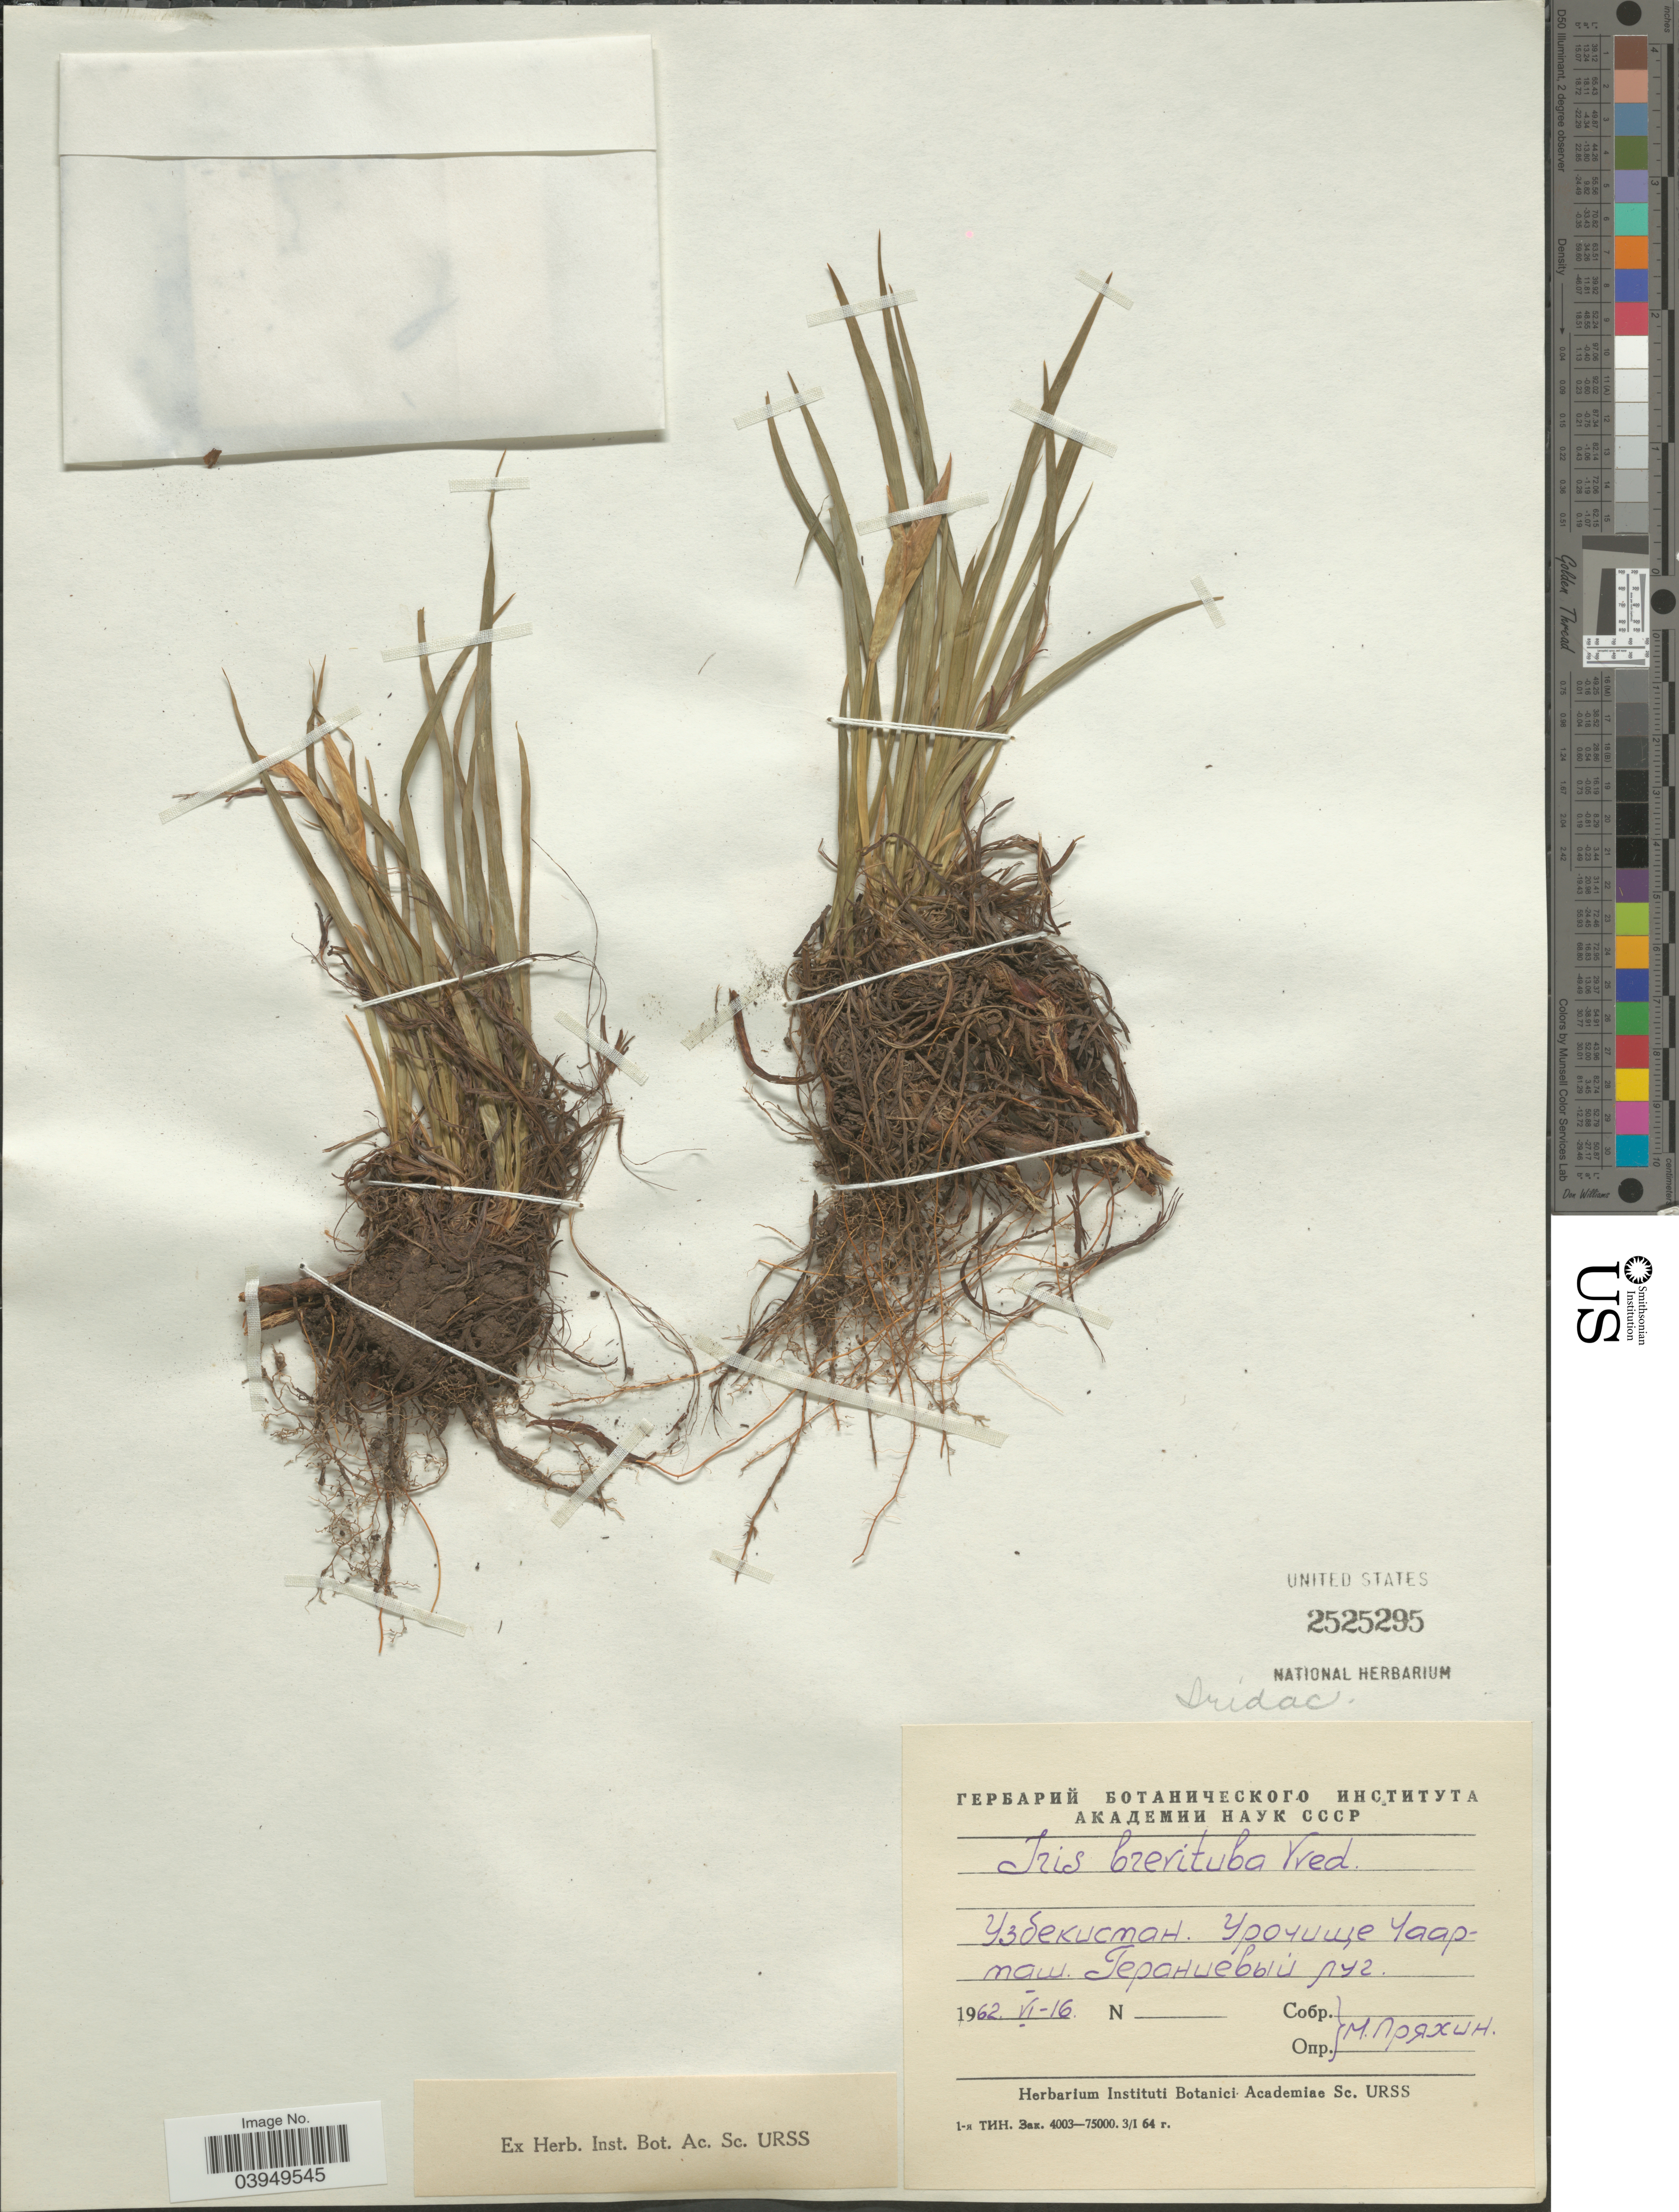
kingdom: Plantae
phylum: Tracheophyta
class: Liliopsida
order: Asparagales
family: Iridaceae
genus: Iris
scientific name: Iris brevituba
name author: (Maxim.) Vved.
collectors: M. Pryakhin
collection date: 1962-06-16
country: Kyrgyzstan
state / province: Jalal-Abad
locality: Chaartash Khrebet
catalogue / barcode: US 2525295